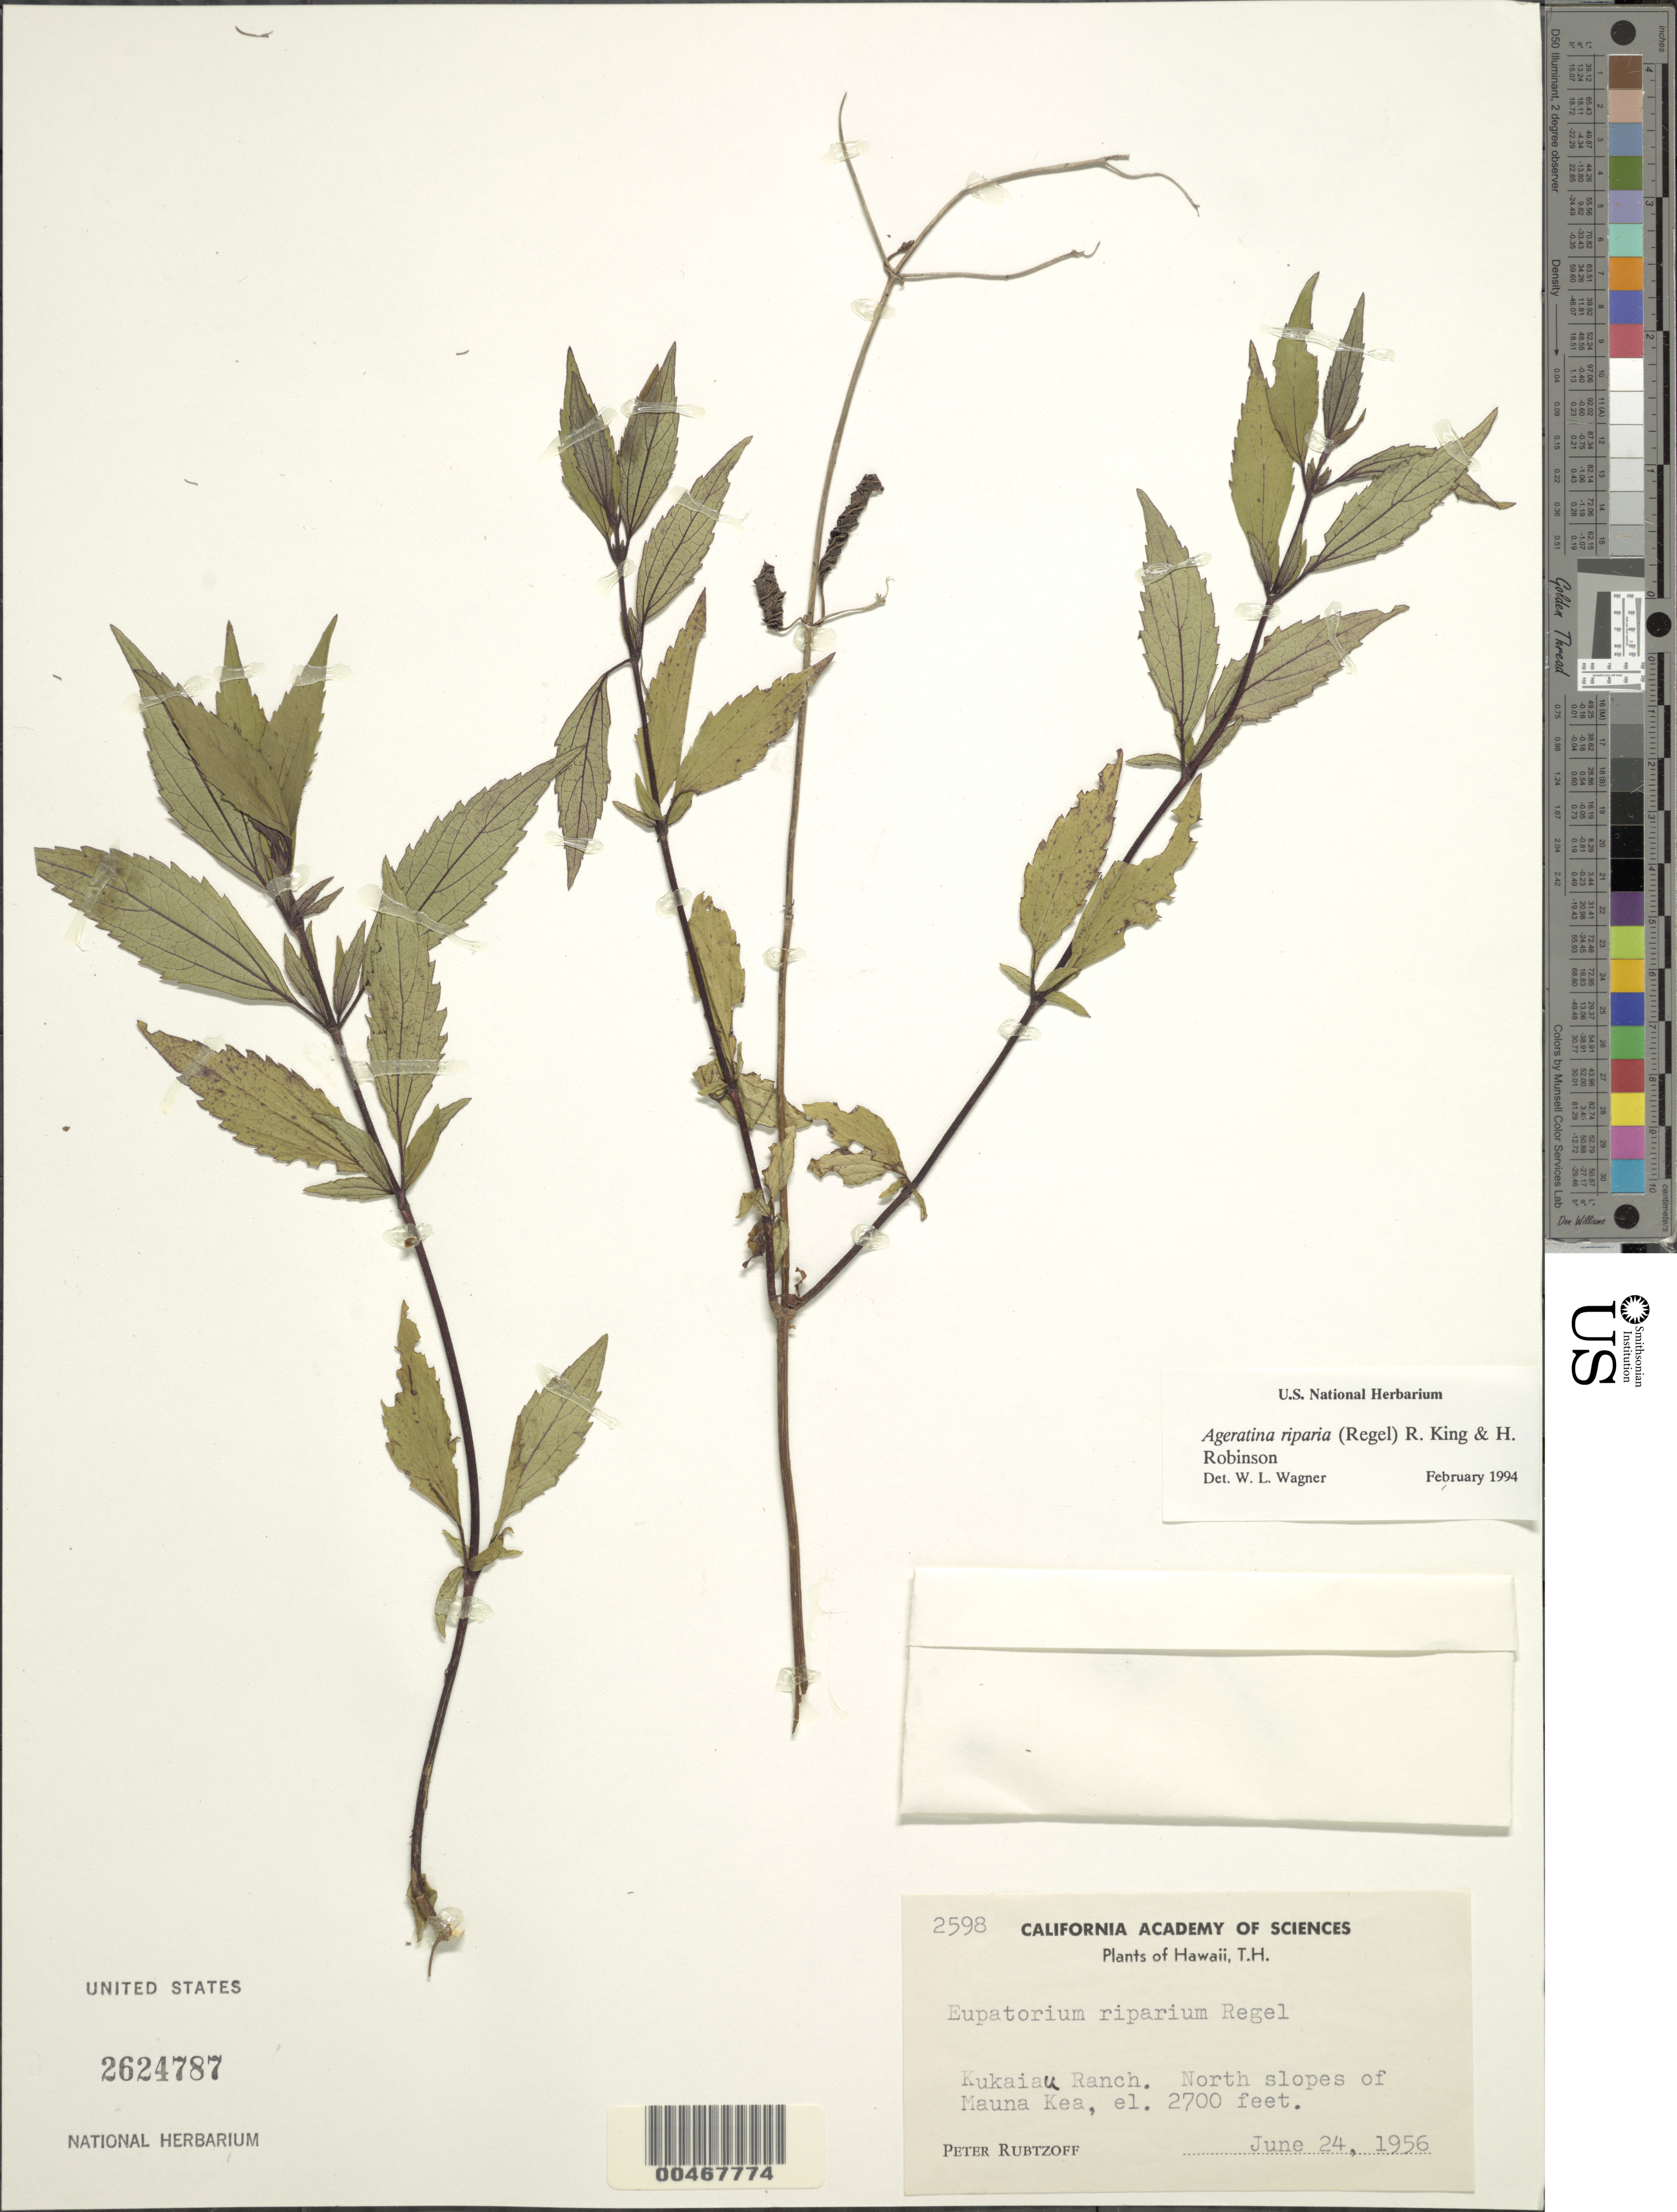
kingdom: Plantae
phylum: Tracheophyta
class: Magnoliopsida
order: Asterales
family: Asteraceae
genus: Ageratina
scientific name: Ageratina riparia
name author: (Regel) R.M. King & H. Rob.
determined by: Wagner, W. L., (BOT), Smithsonian Institution - National Museum of Natural History (UNITED STATES)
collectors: P. Rubtzoff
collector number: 2598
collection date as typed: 24 Jun 1956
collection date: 1956-06-24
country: United States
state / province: Hawaii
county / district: Hawaii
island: Hawaii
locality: Kukaiau Ranch, N slopes of Mauna Kea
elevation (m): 823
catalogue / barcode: US 2624787